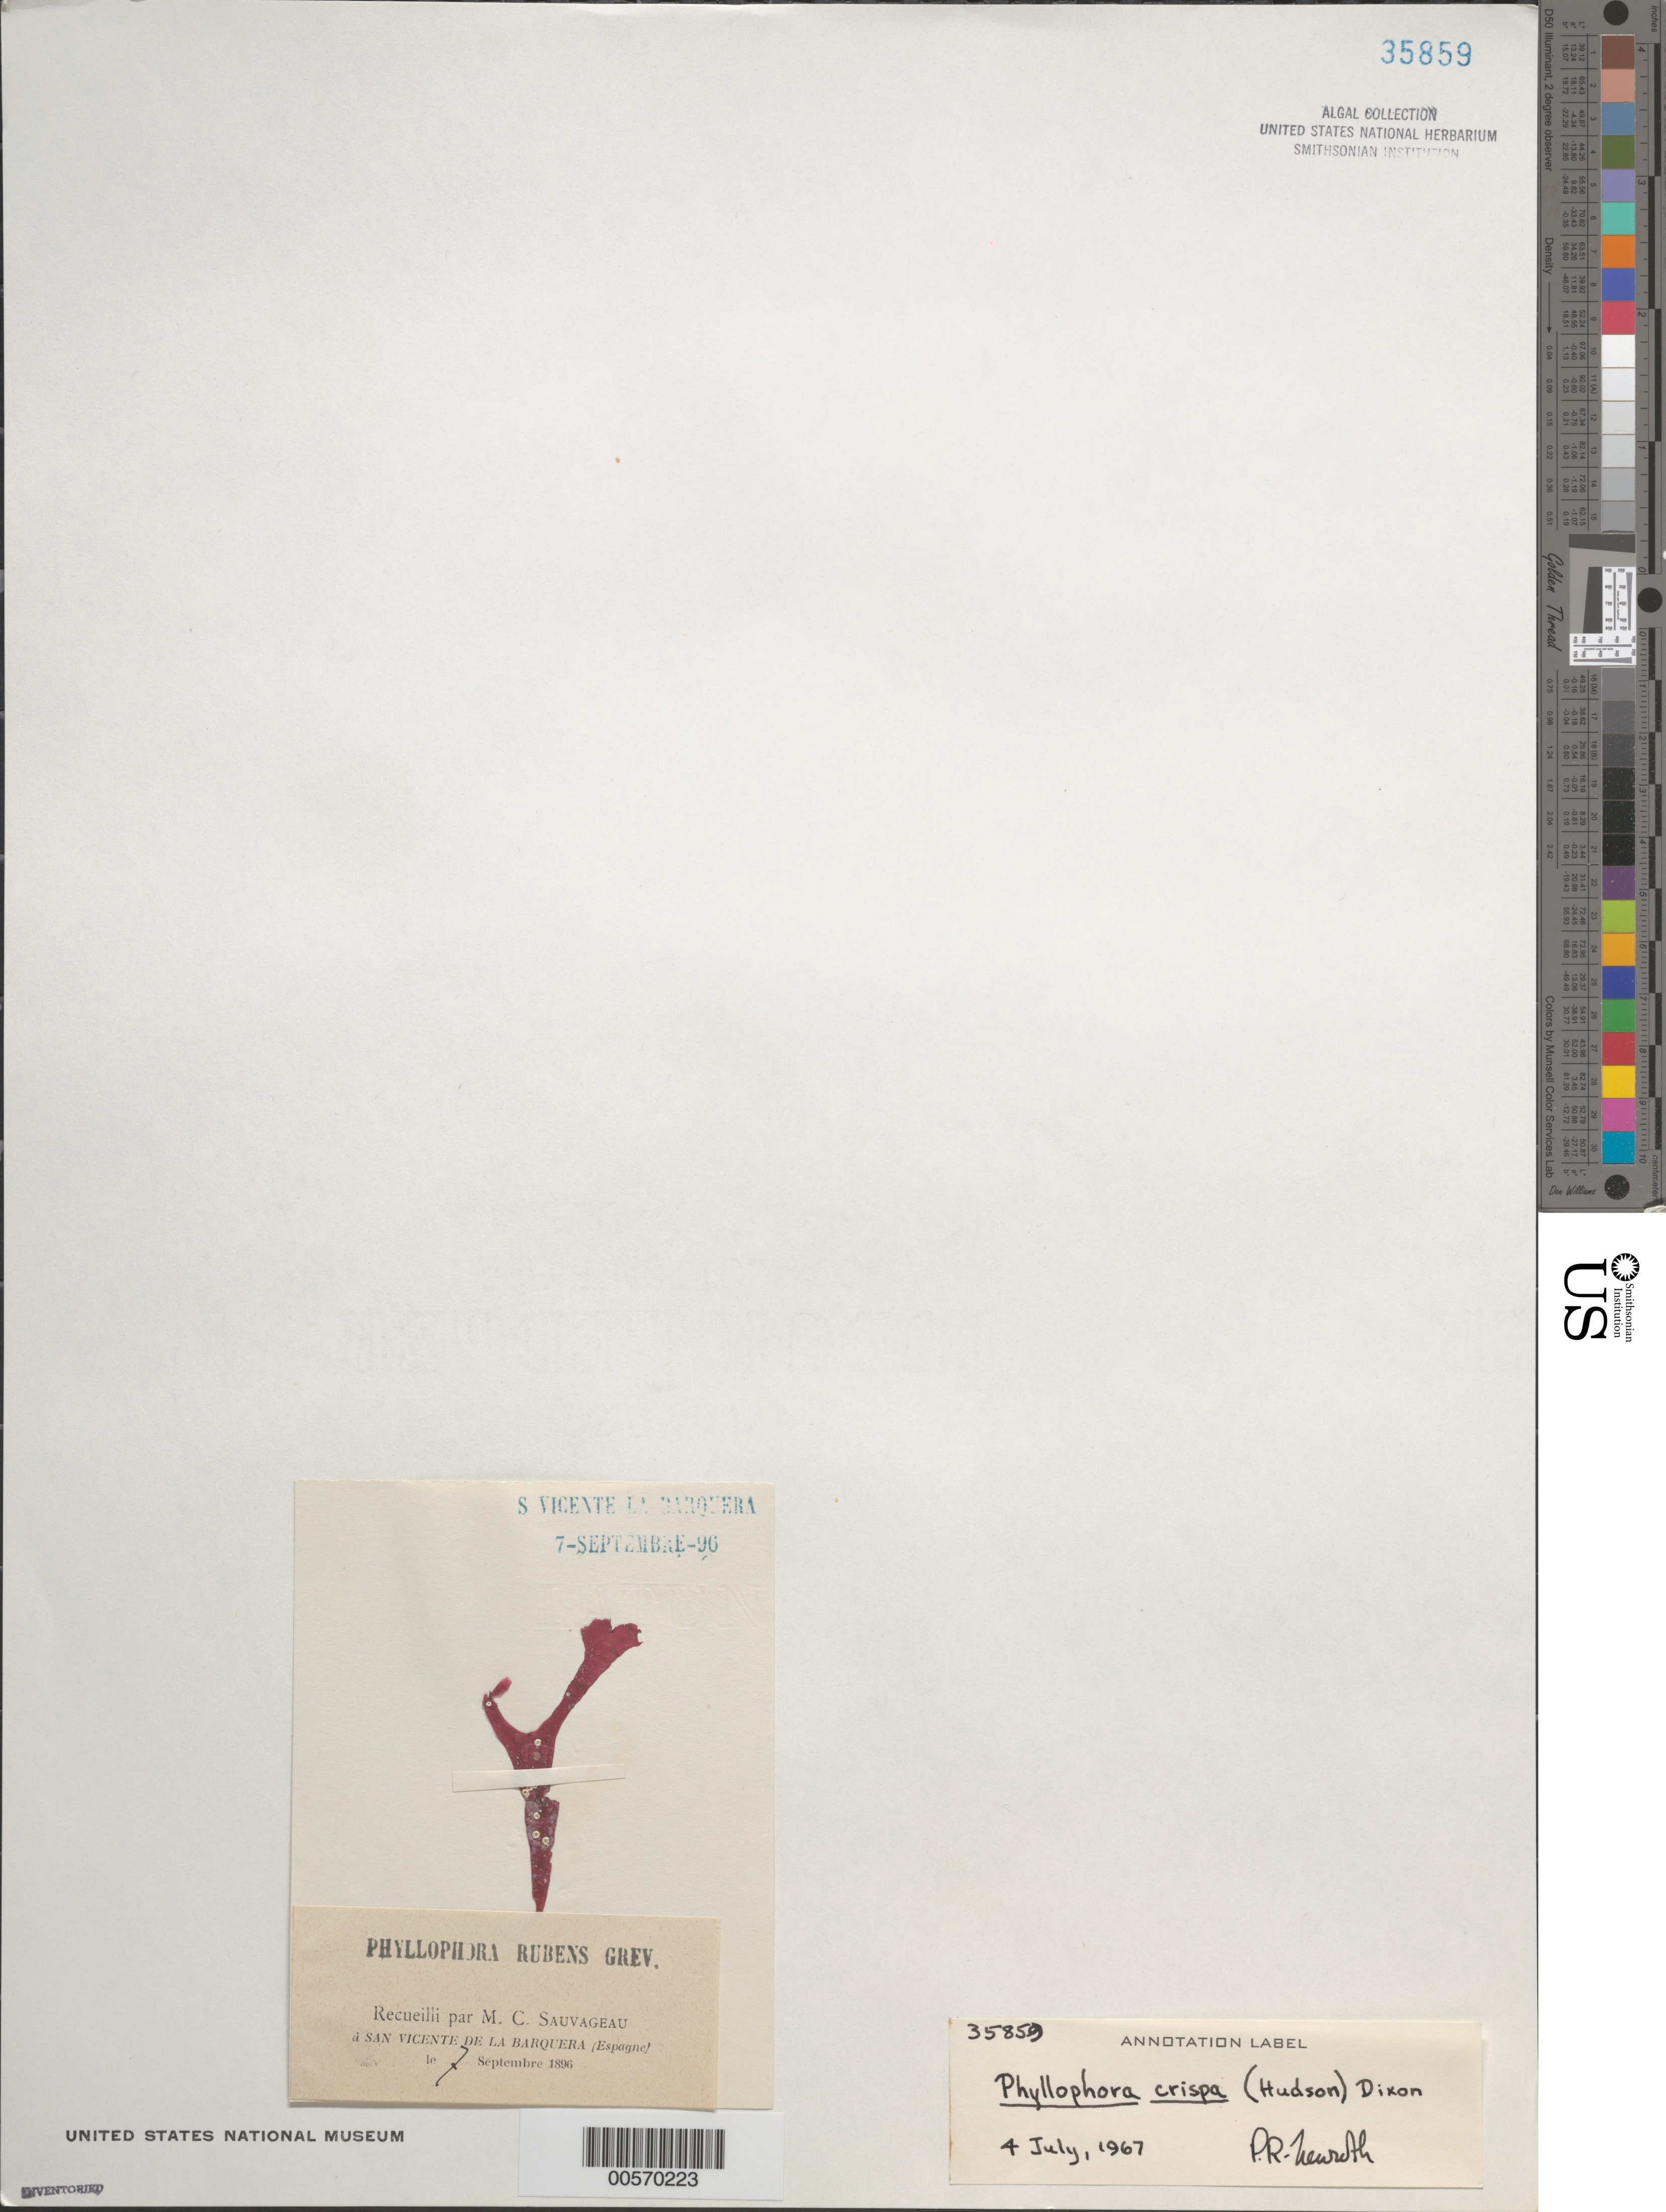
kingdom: Plantae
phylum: Rhodophyta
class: Florideophyceae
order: Gigartinales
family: Phyllophoraceae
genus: Phyllophora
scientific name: Phyllophora crispa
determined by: Newroth, P. R.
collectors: C. F. Sauvageau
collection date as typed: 07 Sep 1896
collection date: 1896-09-07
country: Spain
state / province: Cantabria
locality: San vicente de la barquera. Santander.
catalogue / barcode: US 35859